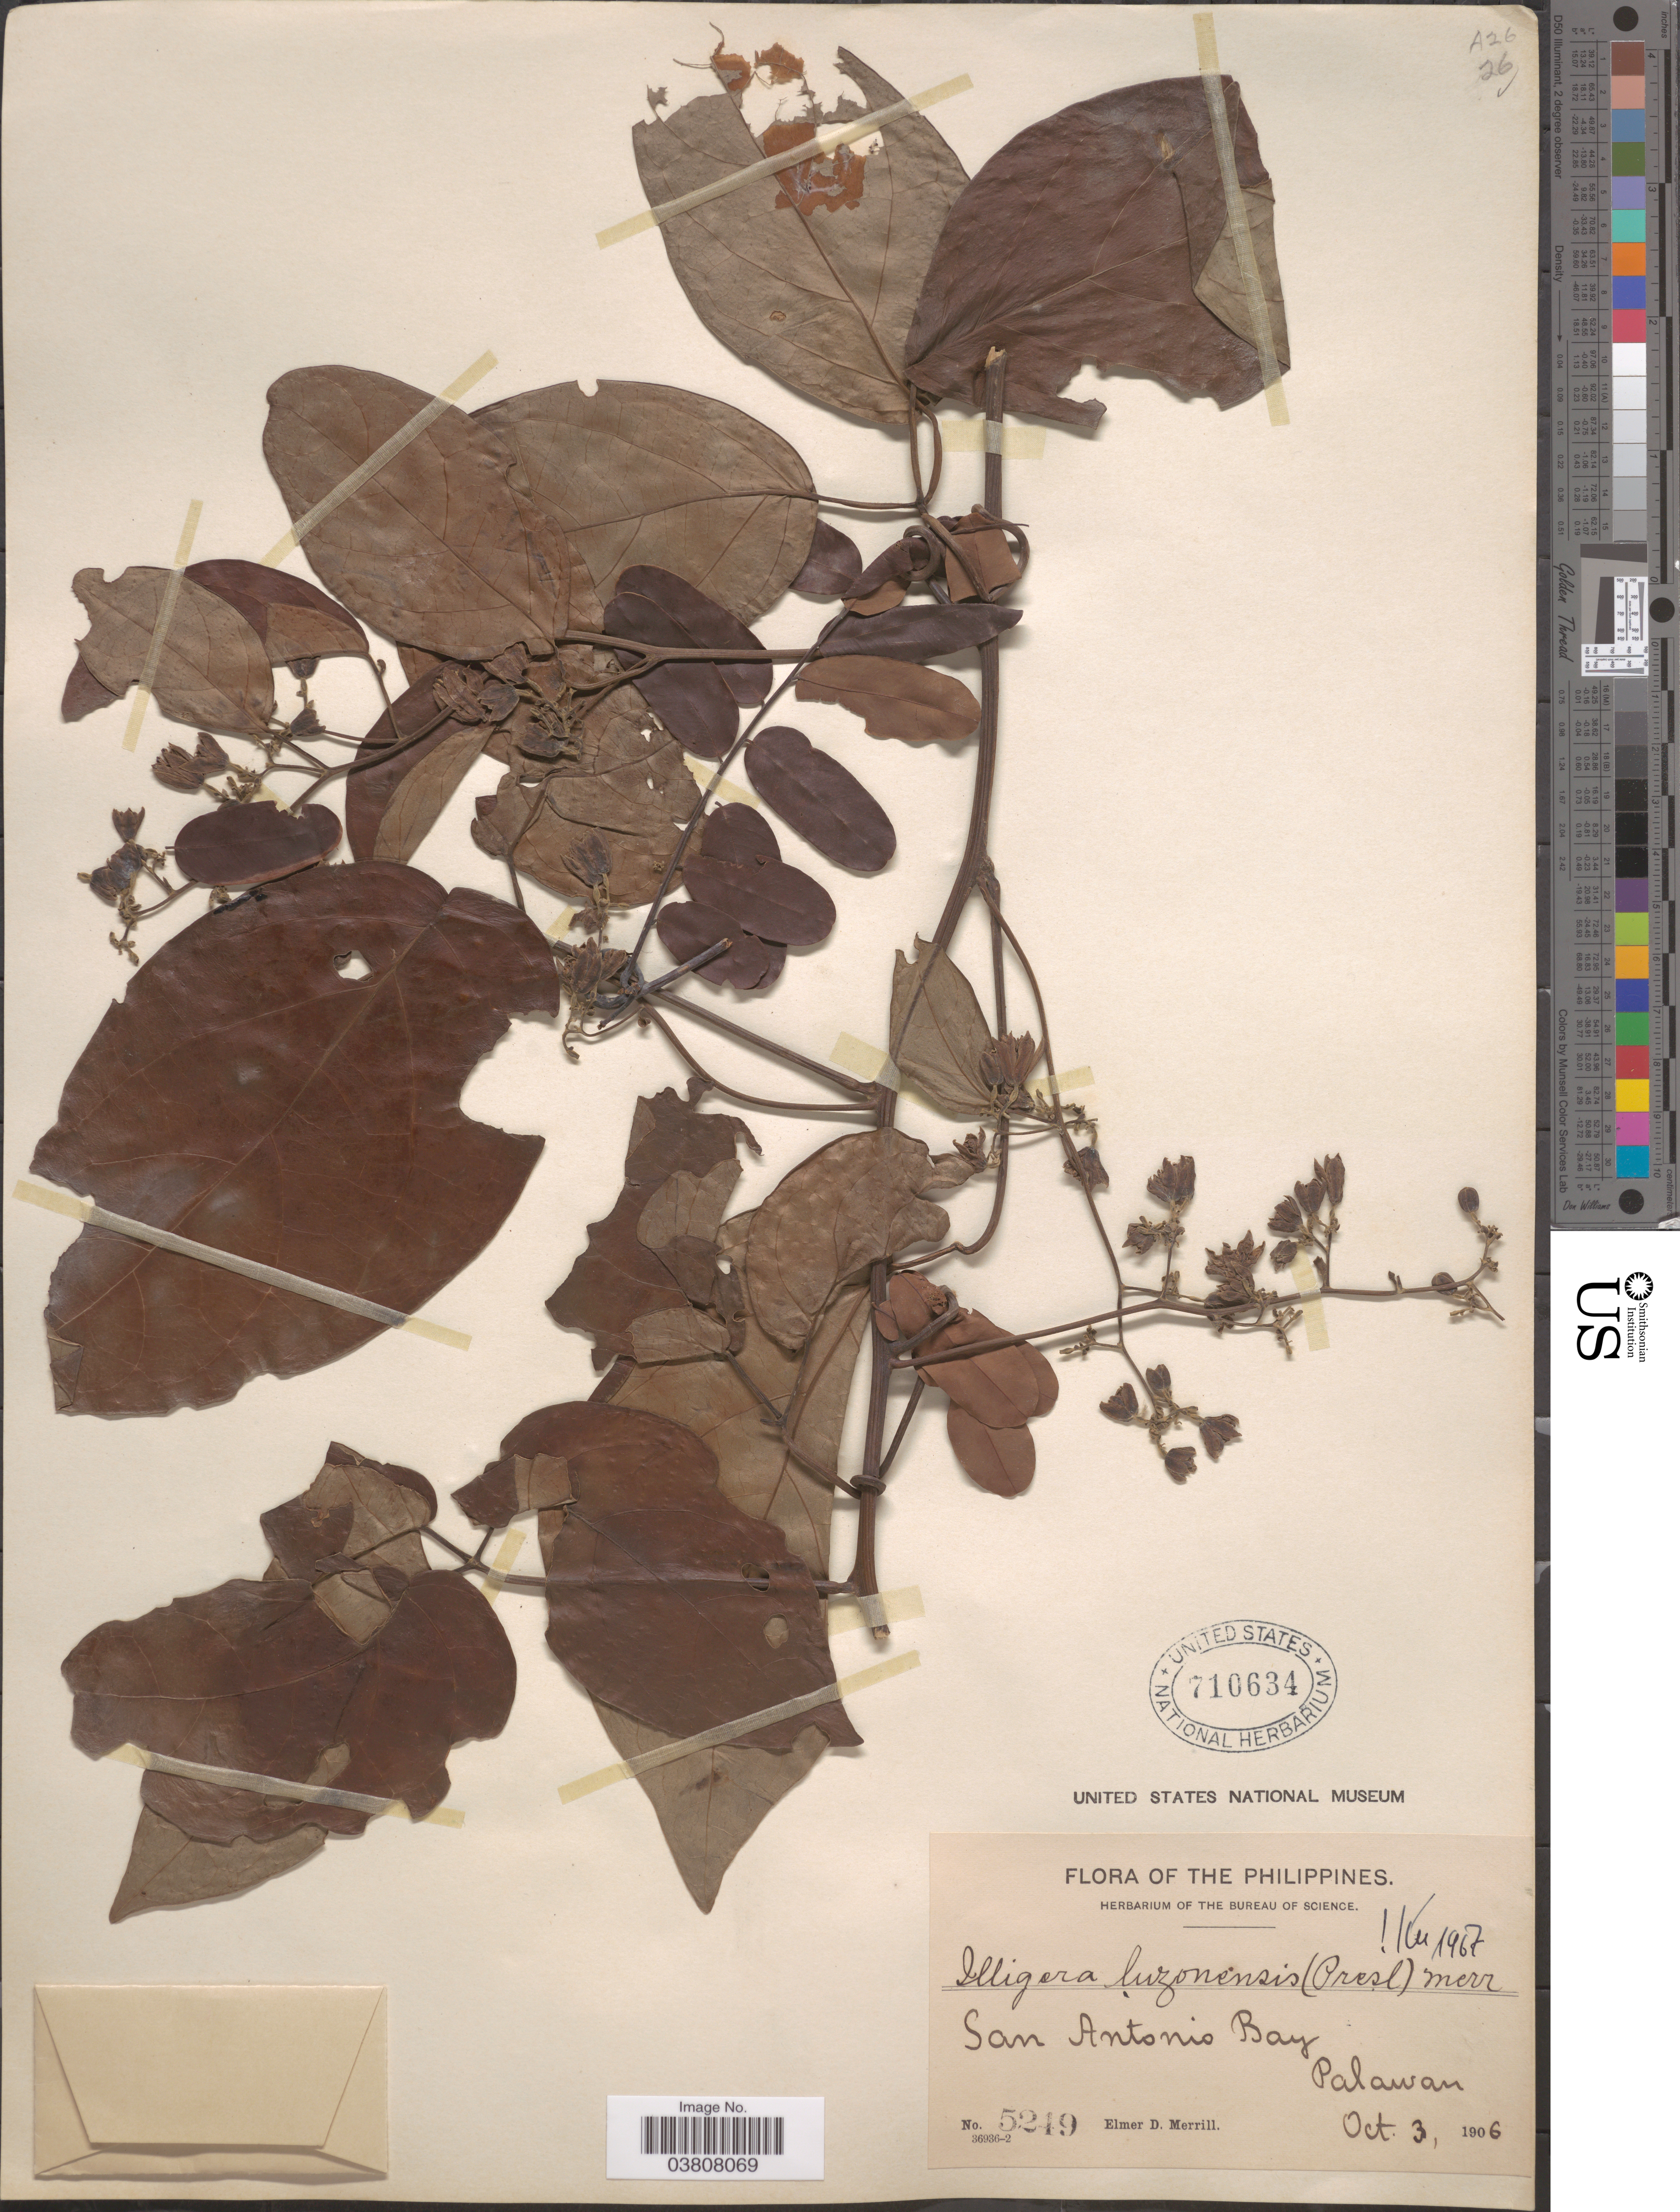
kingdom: Plantae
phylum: Tracheophyta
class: Magnoliopsida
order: Laurales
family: Hernandiaceae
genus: Illigera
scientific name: Illigera luzonensis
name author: (C. Presl) Merr.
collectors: E. D. Merrill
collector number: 5249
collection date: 1906-10-03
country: Philippines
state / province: Mimaropa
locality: San Antonio Bay. Palawan.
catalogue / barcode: US 710634